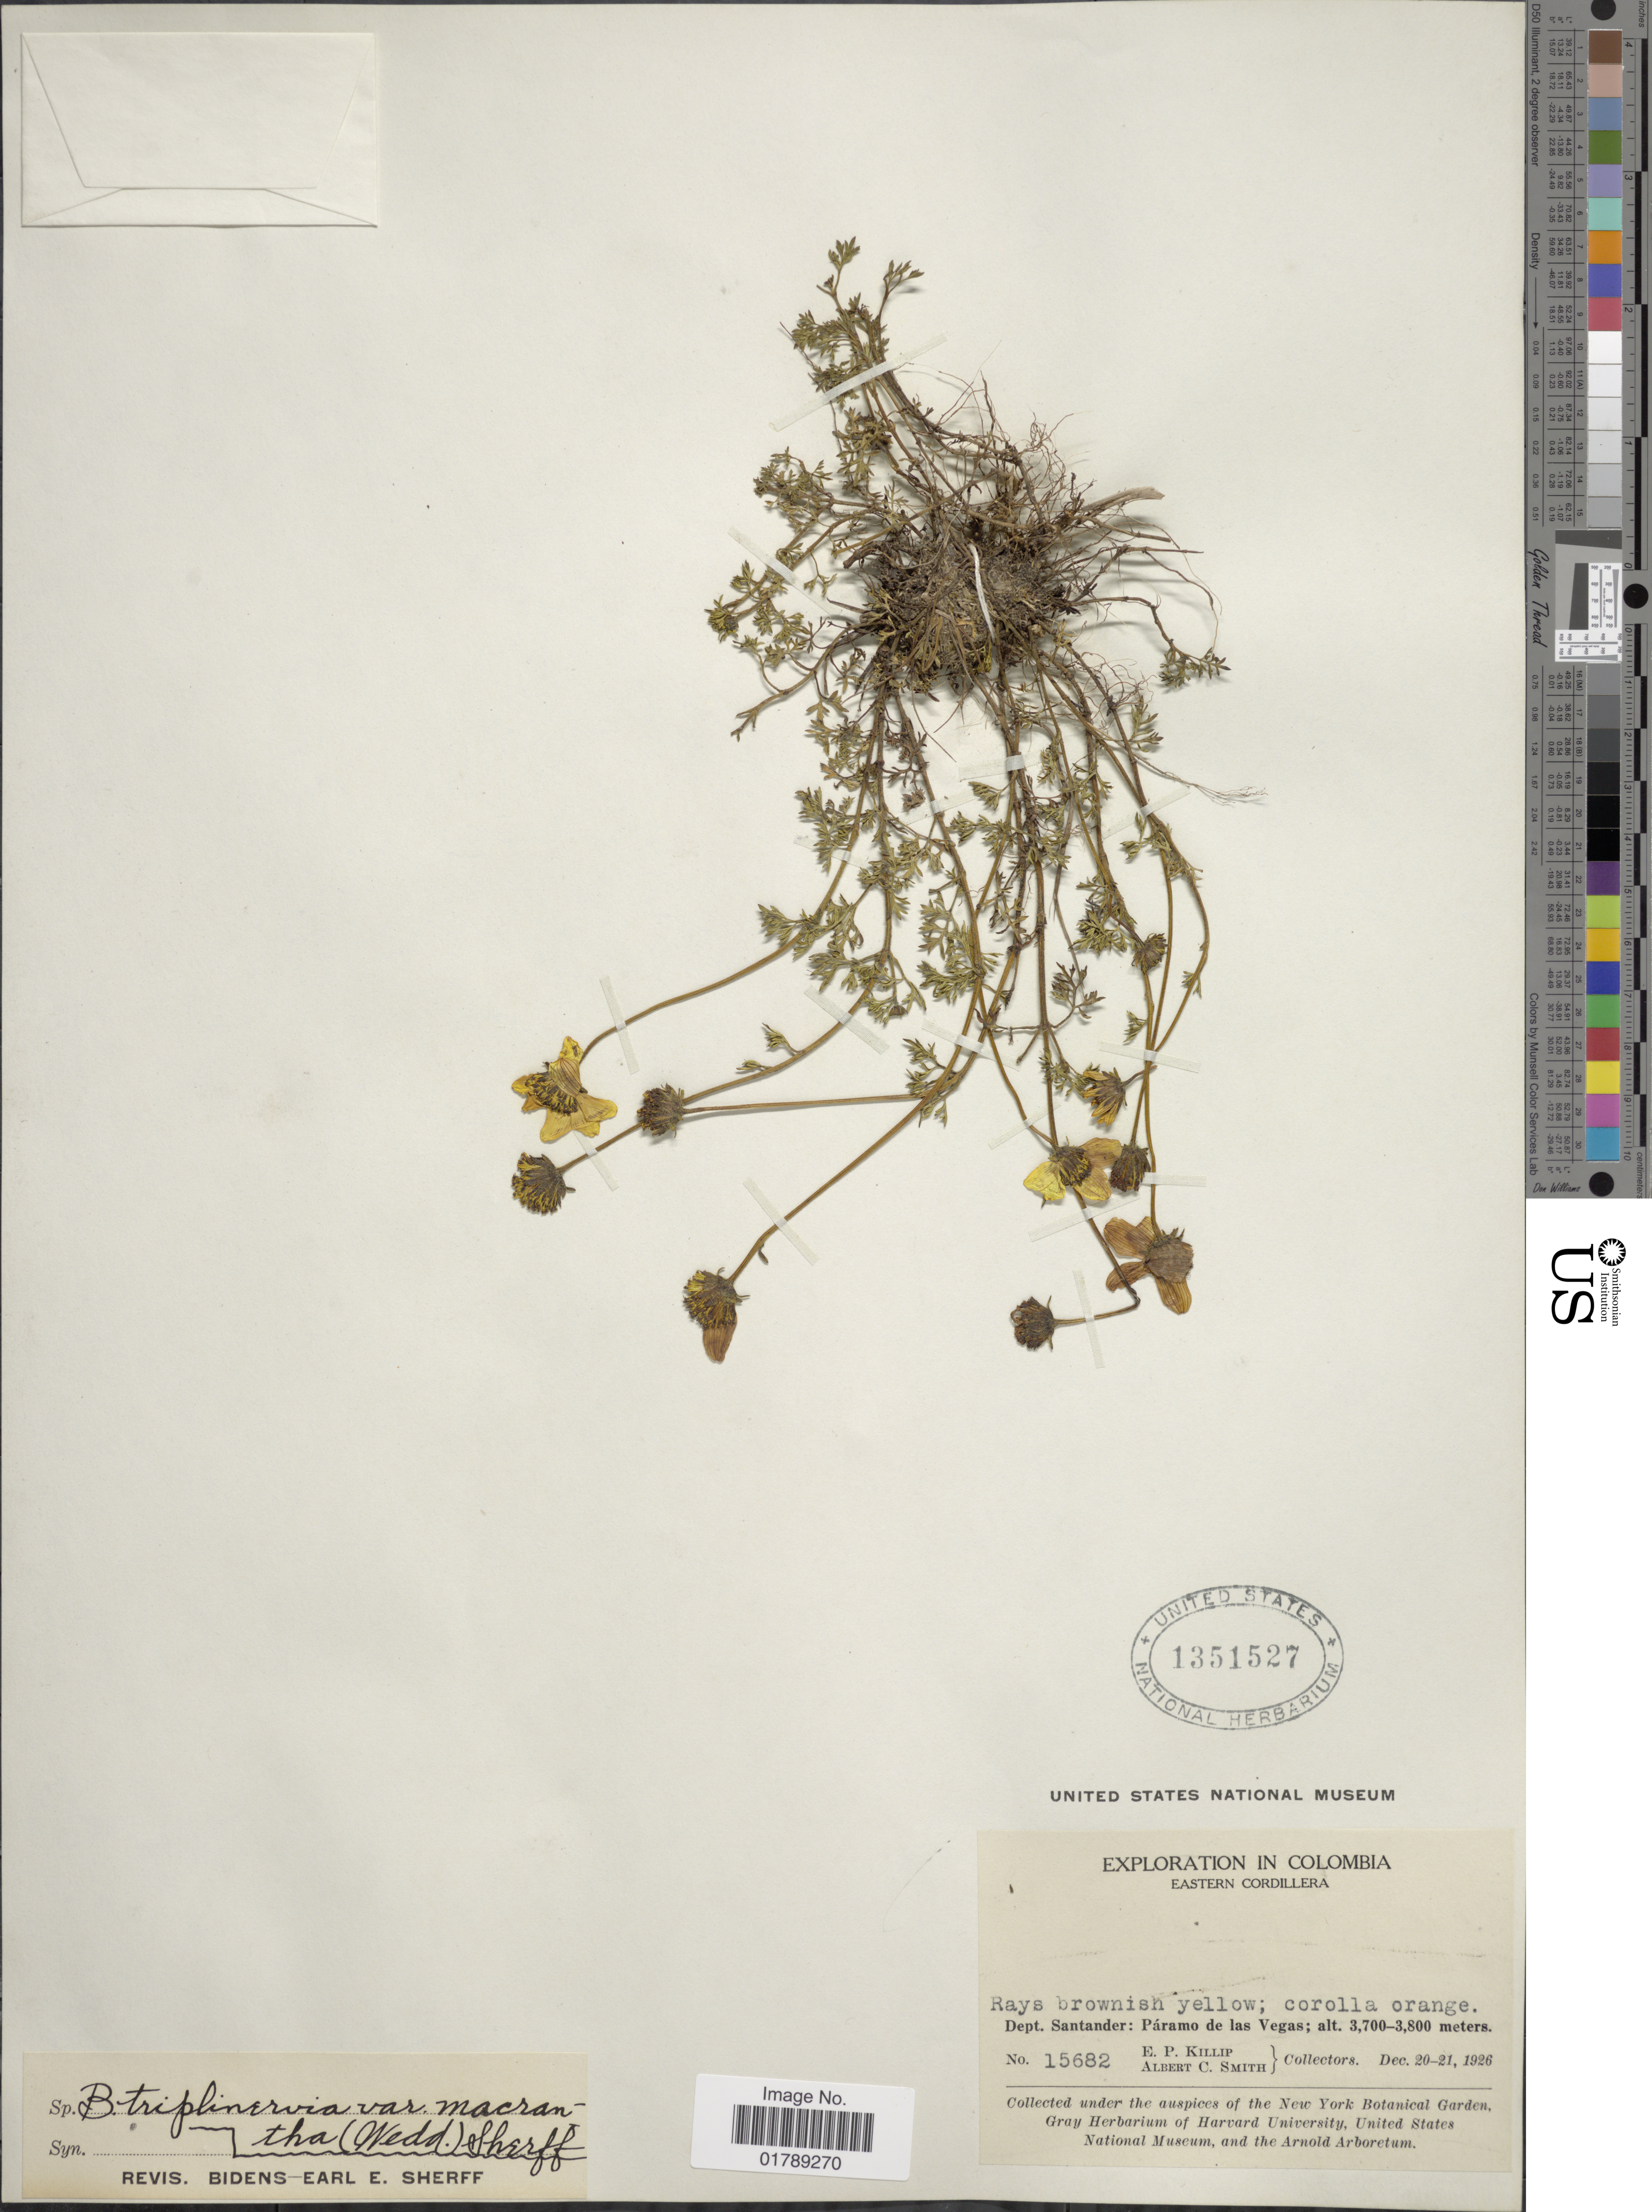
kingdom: Plantae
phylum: Tracheophyta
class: Magnoliopsida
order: Asterales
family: Asteraceae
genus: Bidens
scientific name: Bidens triplinervia var. macrantha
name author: (Wedd.) Sherff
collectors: E. P. Killip & A. C. Smith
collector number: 15682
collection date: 1926-12-20/1926-12-21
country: Colombia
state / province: Santander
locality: Eastern Cordillera. Páramo de las Vegas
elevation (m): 3700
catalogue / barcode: US 1351527